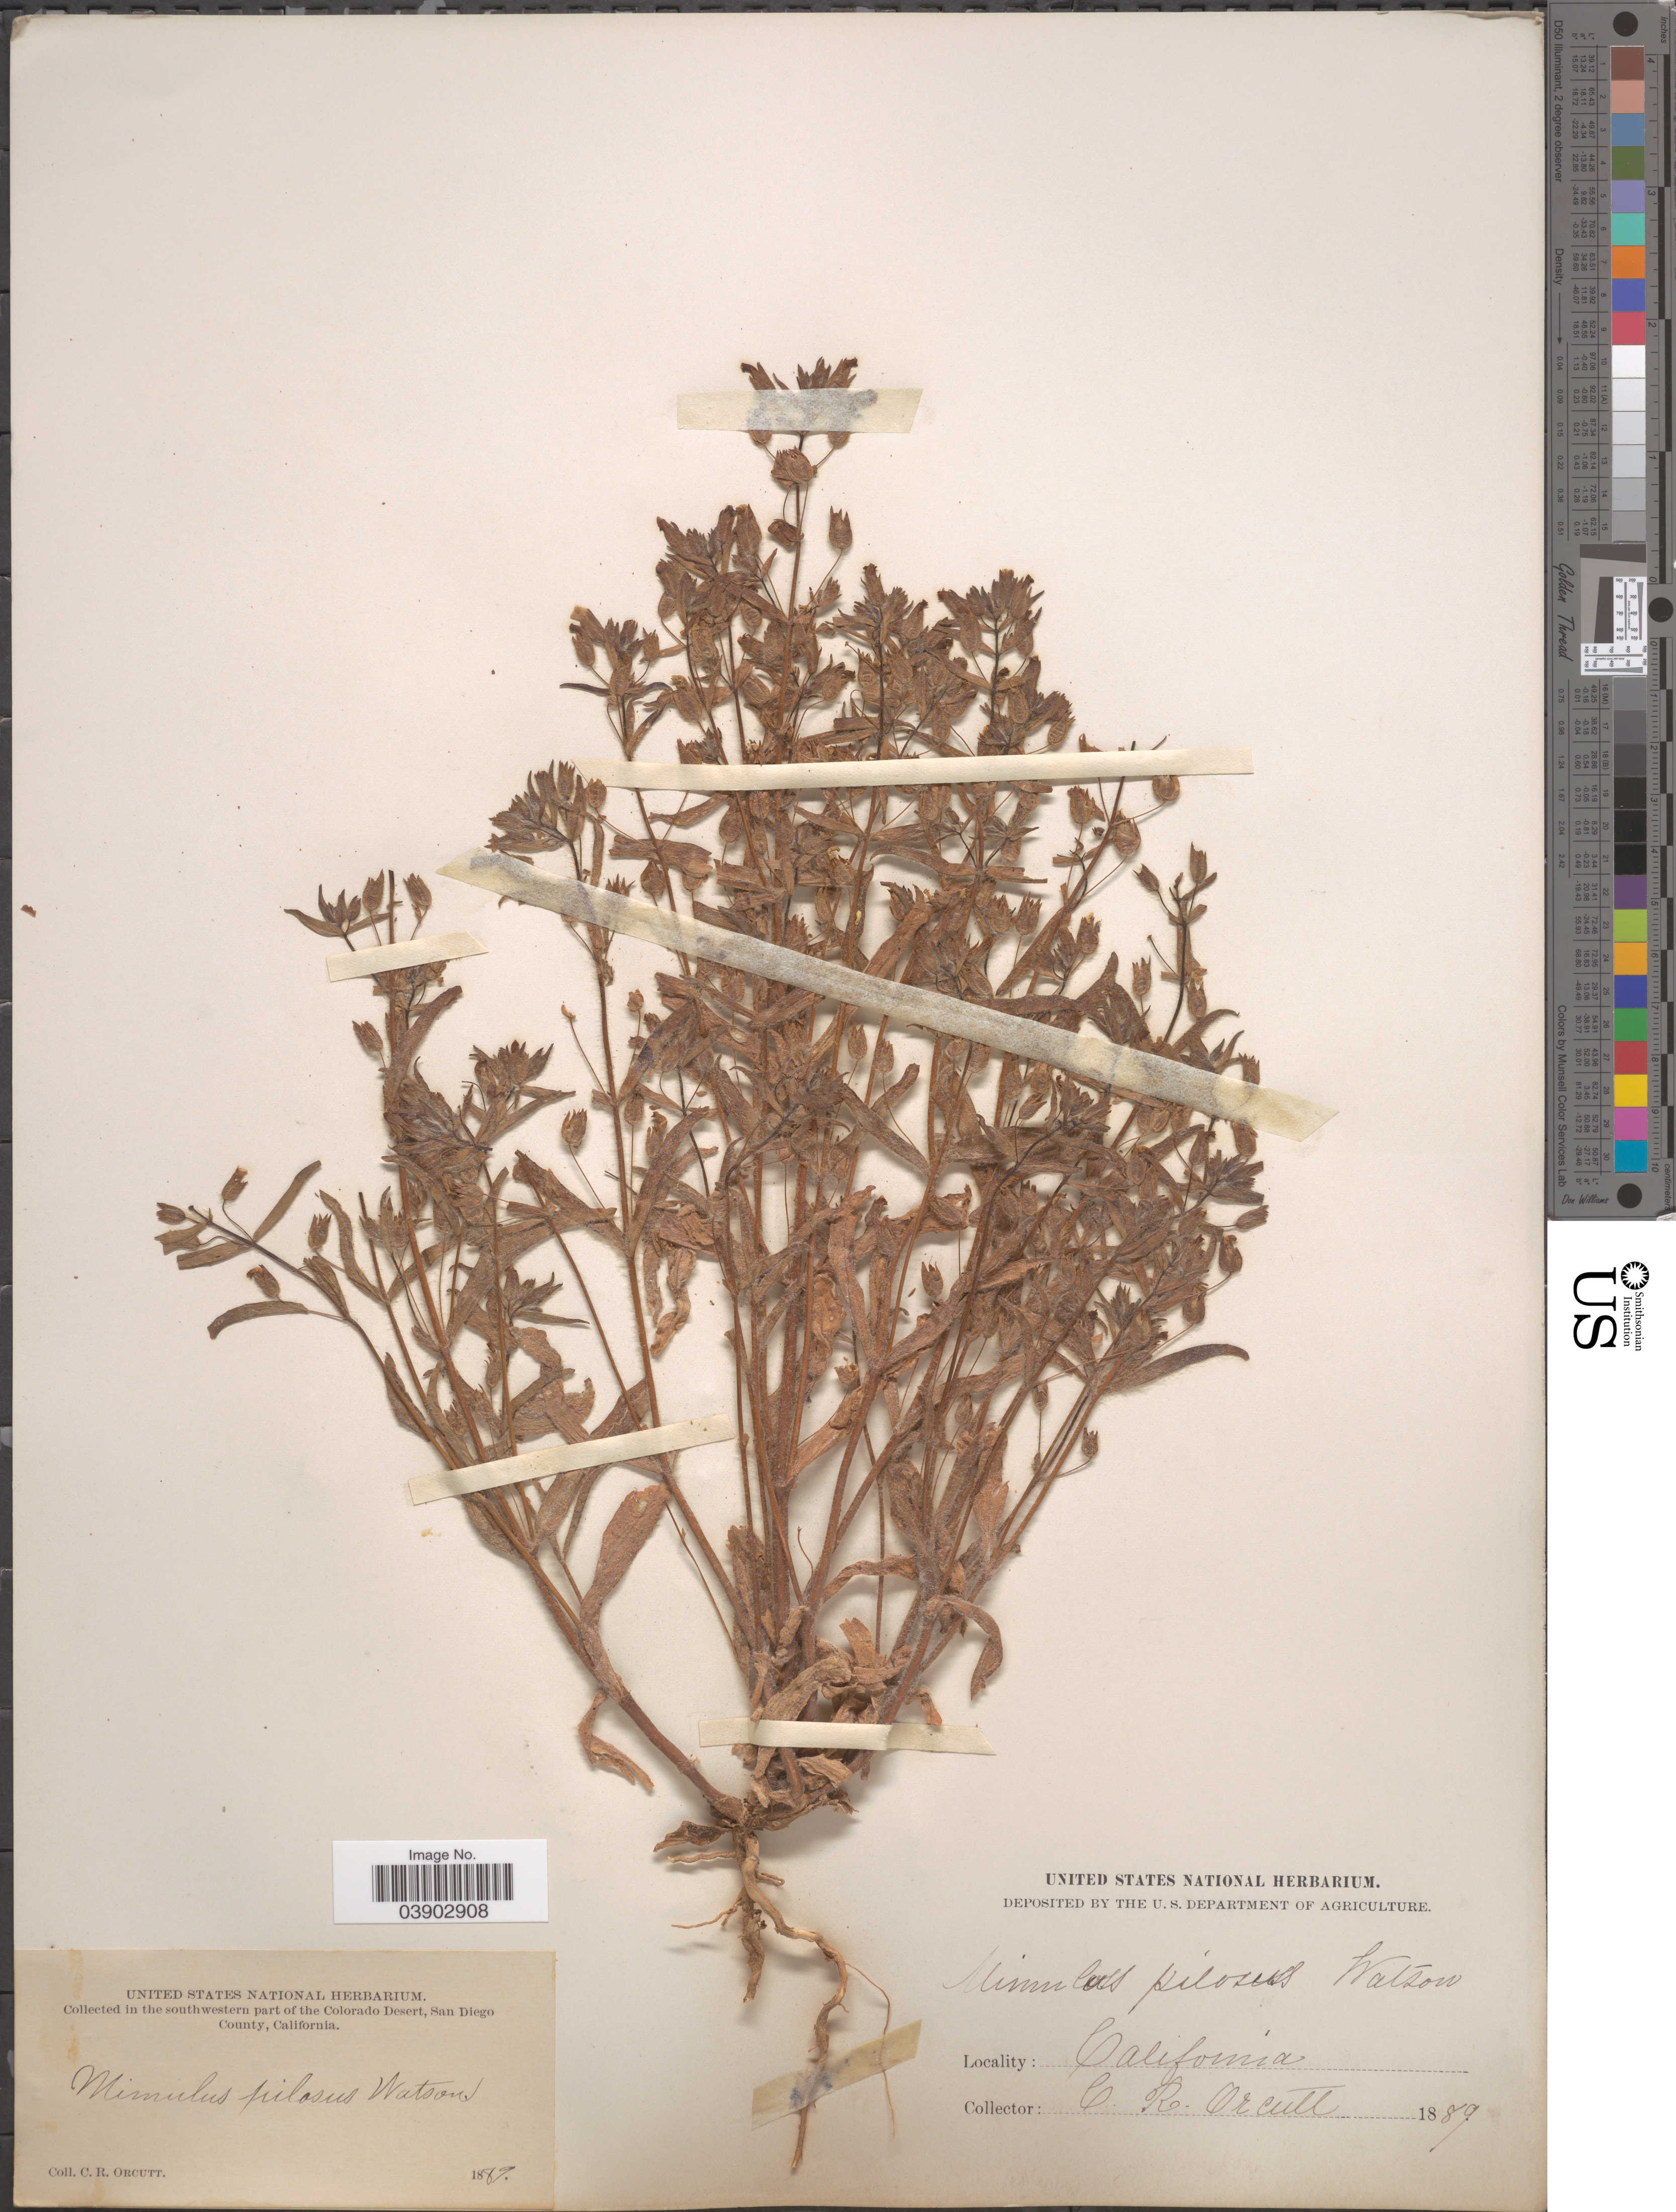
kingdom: Plantae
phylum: Tracheophyta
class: Magnoliopsida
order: Lamiales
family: Phrymaceae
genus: Mimetanthe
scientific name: Mimetanthe pilosa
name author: (Benth.) Greene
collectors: C. R. Orcutt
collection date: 1889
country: United States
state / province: California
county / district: San Diego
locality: In the southwestern part of the Colorado Desert, San Diego County.